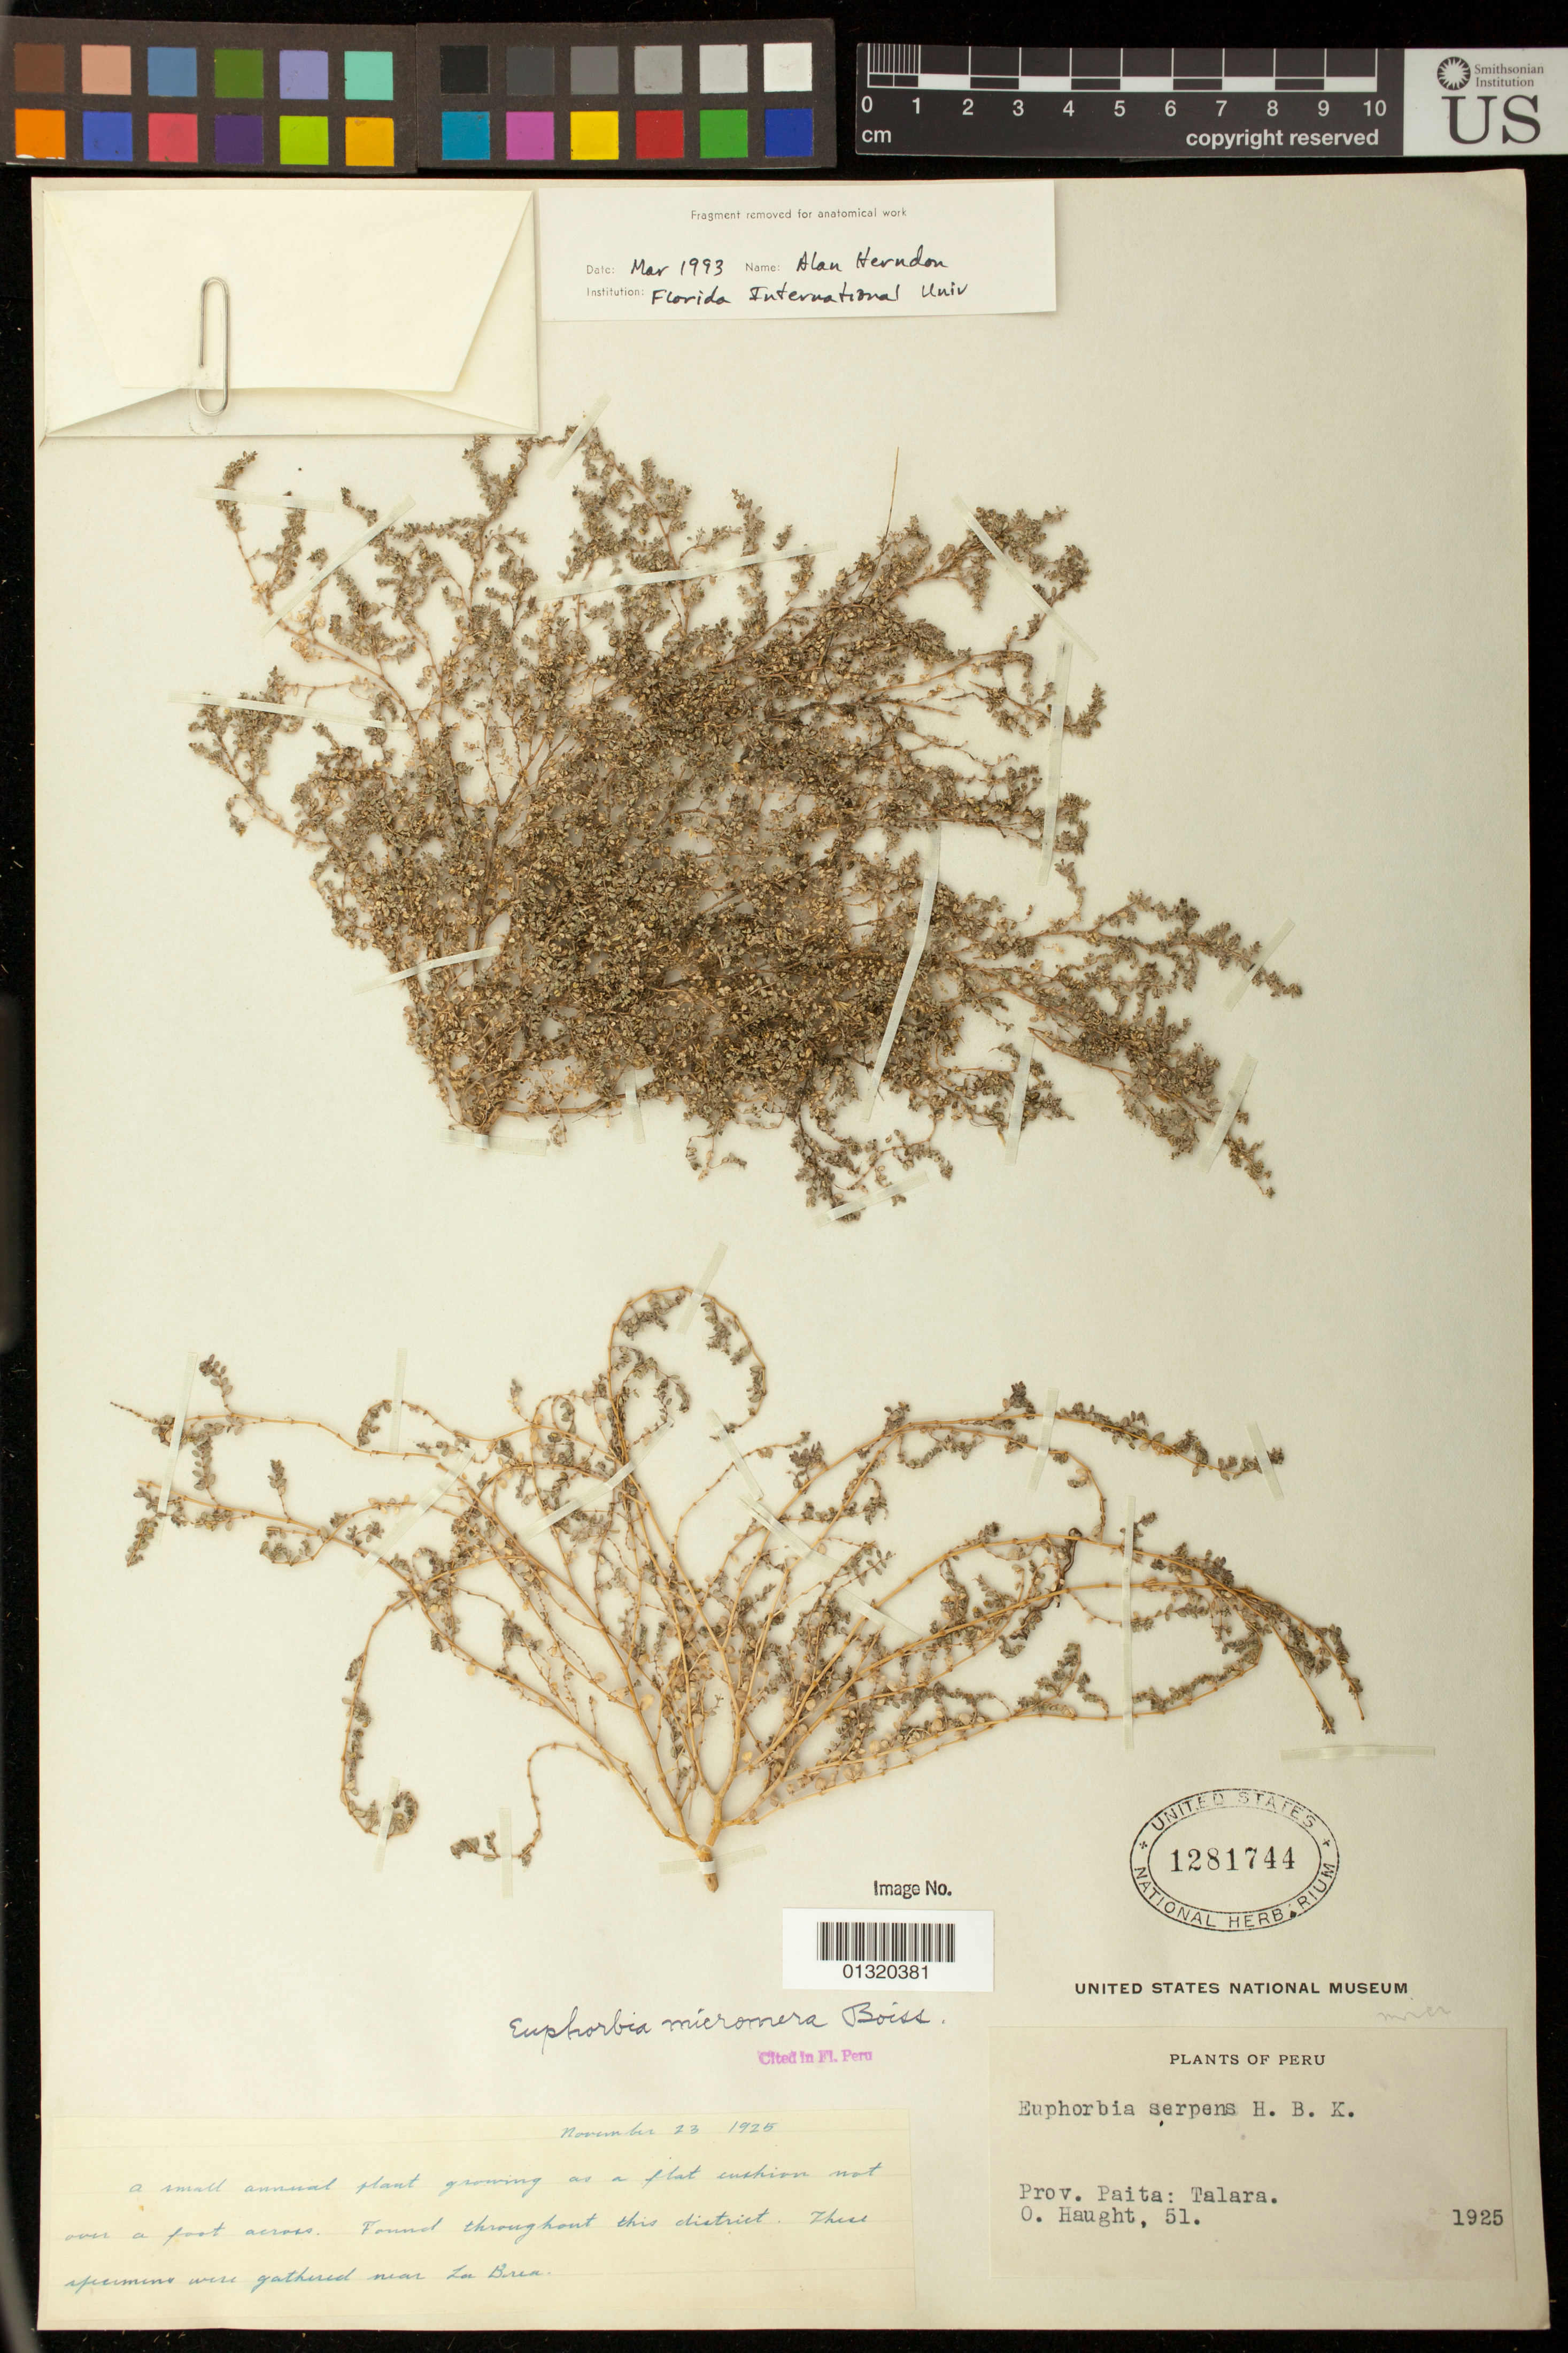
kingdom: Plantae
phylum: Tracheophyta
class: Magnoliopsida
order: Malpighiales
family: Euphorbiaceae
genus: Euphorbia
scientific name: Euphorbia micromera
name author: Boiss.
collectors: O. Haught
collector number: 51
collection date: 1925-11-23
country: Peru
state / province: Piura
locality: Prov. Paita: Talara; near La Brea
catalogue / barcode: US 1281744